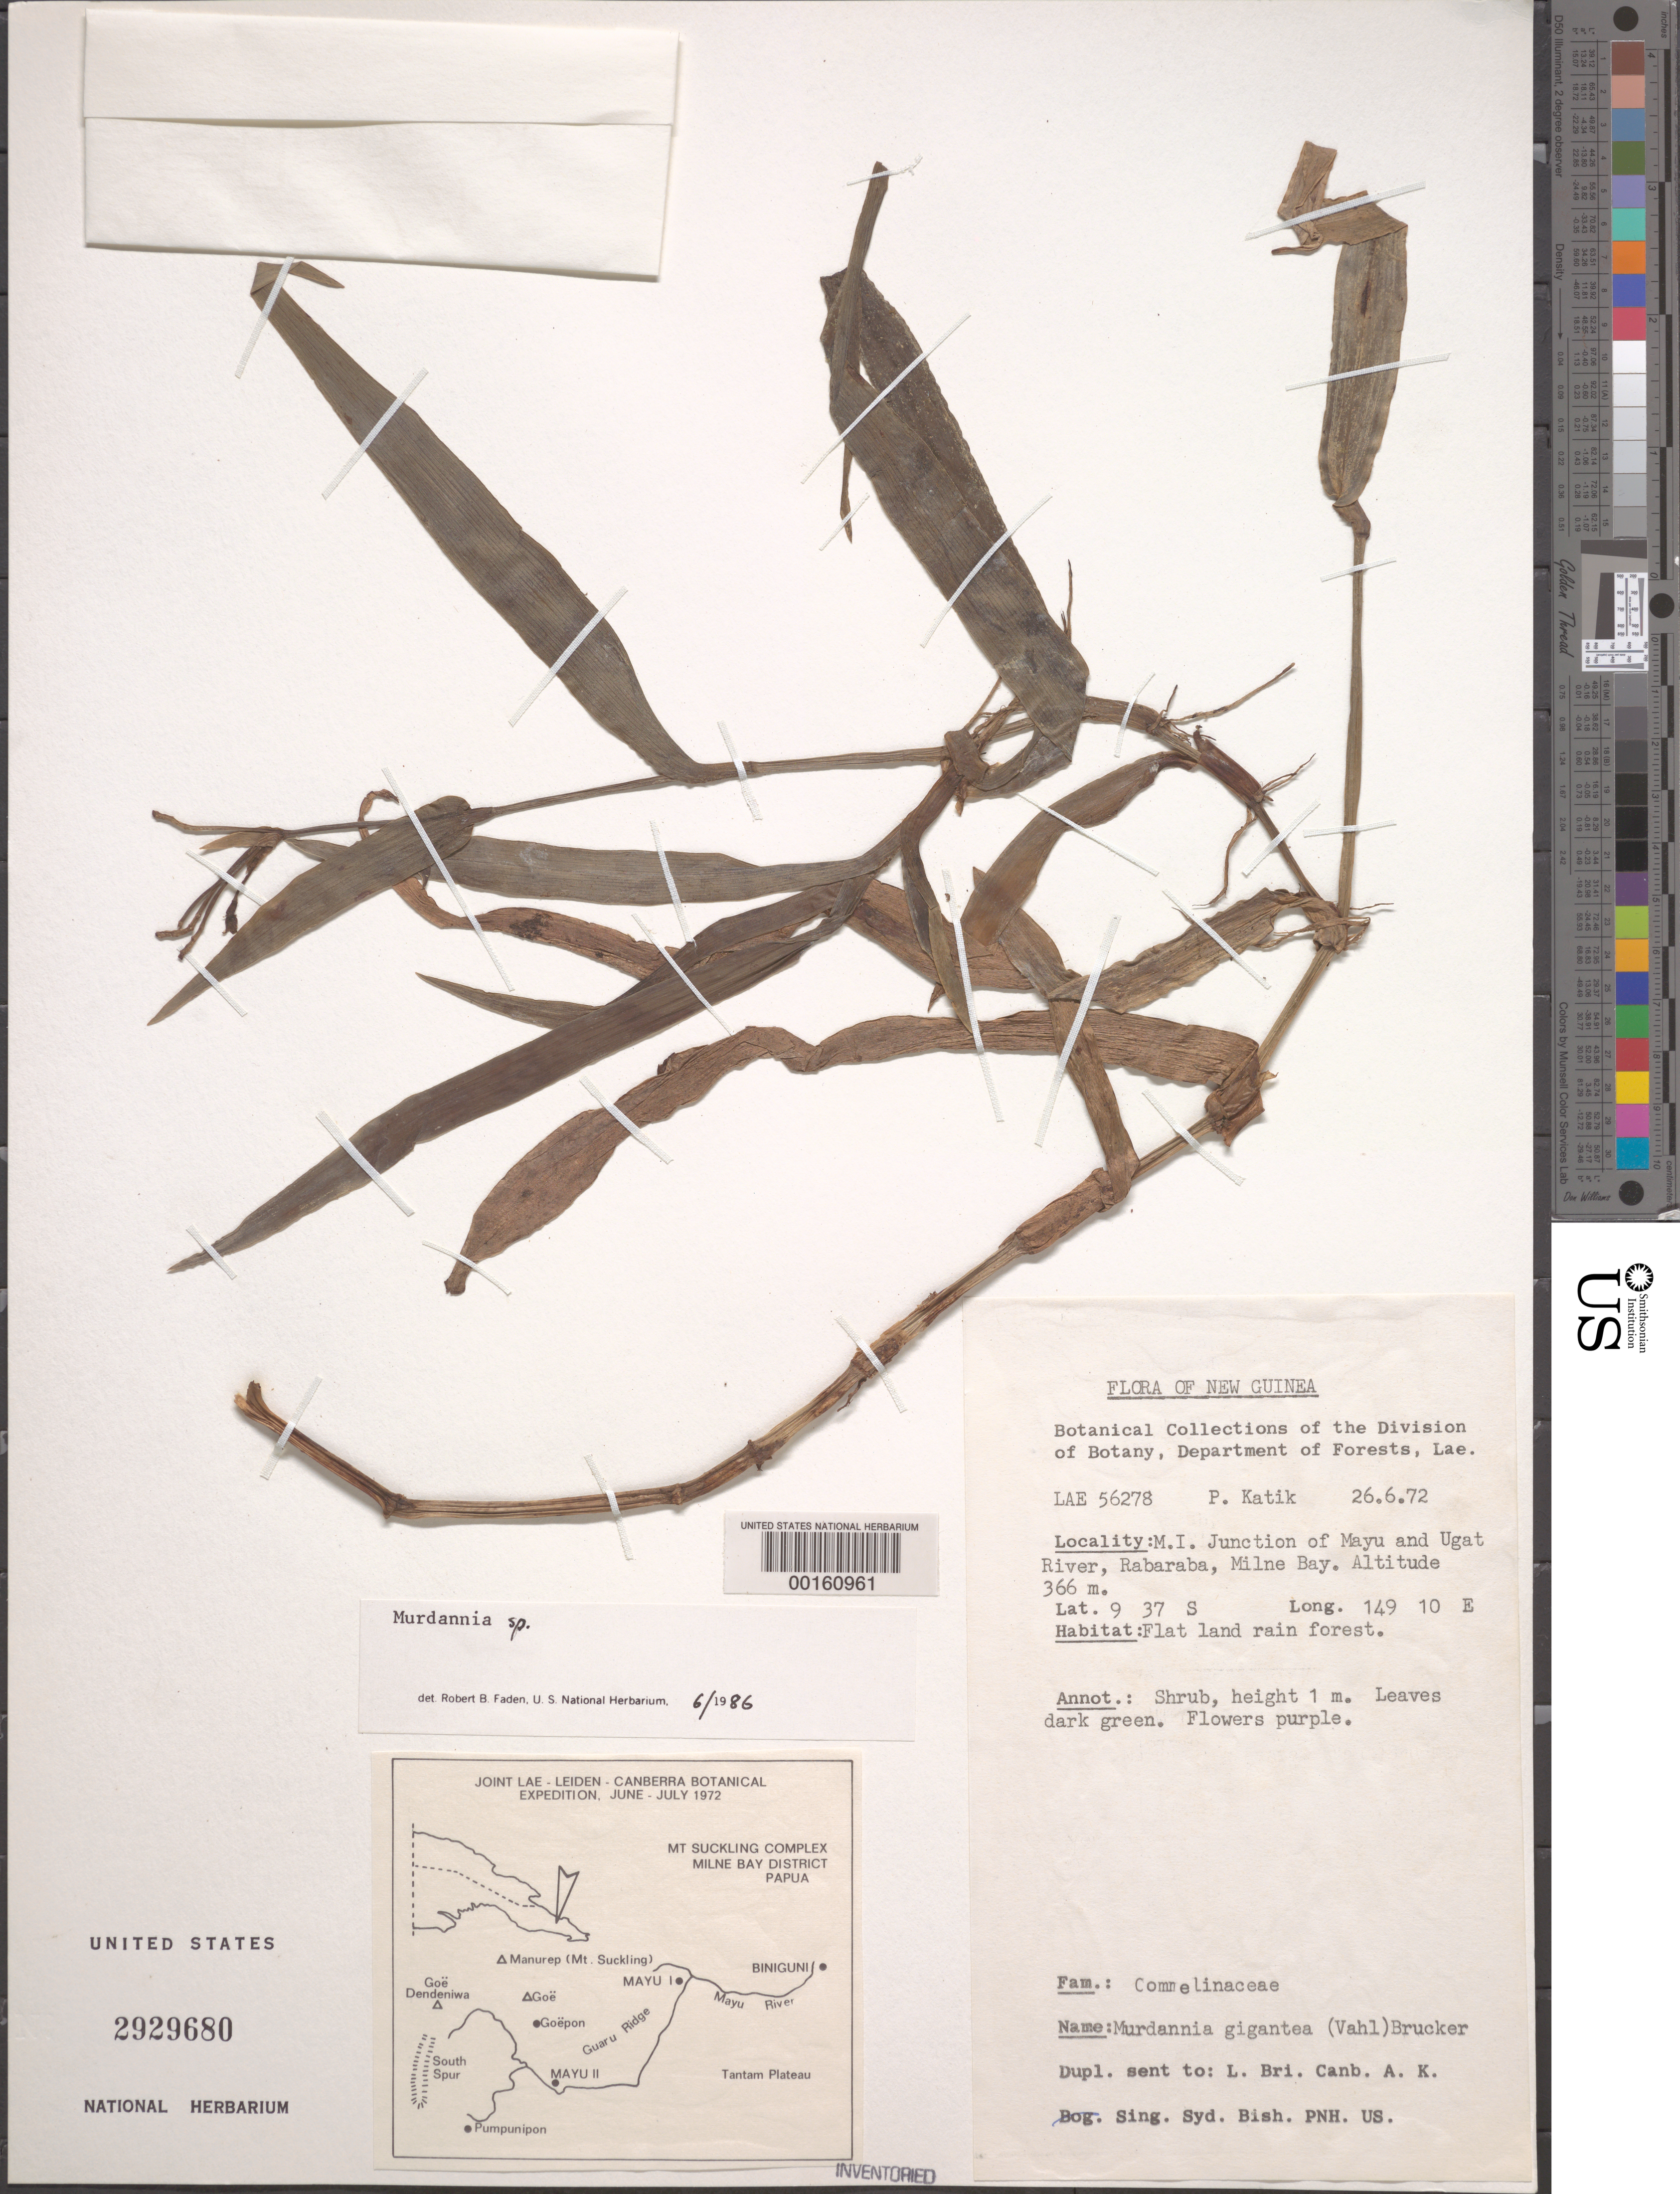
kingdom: Plantae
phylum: Tracheophyta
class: Liliopsida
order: Commelinales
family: Commelinaceae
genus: Murdannia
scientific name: Murdannia sp.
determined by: Faden, Robert B., (US), Smithsonian Institution - National Museum of Natural History (UNITED STATES)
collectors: P. Katik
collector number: Lae 56278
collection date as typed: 26 Jun 1972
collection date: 1972-06-26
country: Papua New Guinea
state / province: Milne Bay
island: New Guinea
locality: Rabaraba, milne bay; junction of mayu and ugat river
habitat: Rainforest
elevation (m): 366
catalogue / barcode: US 2929680